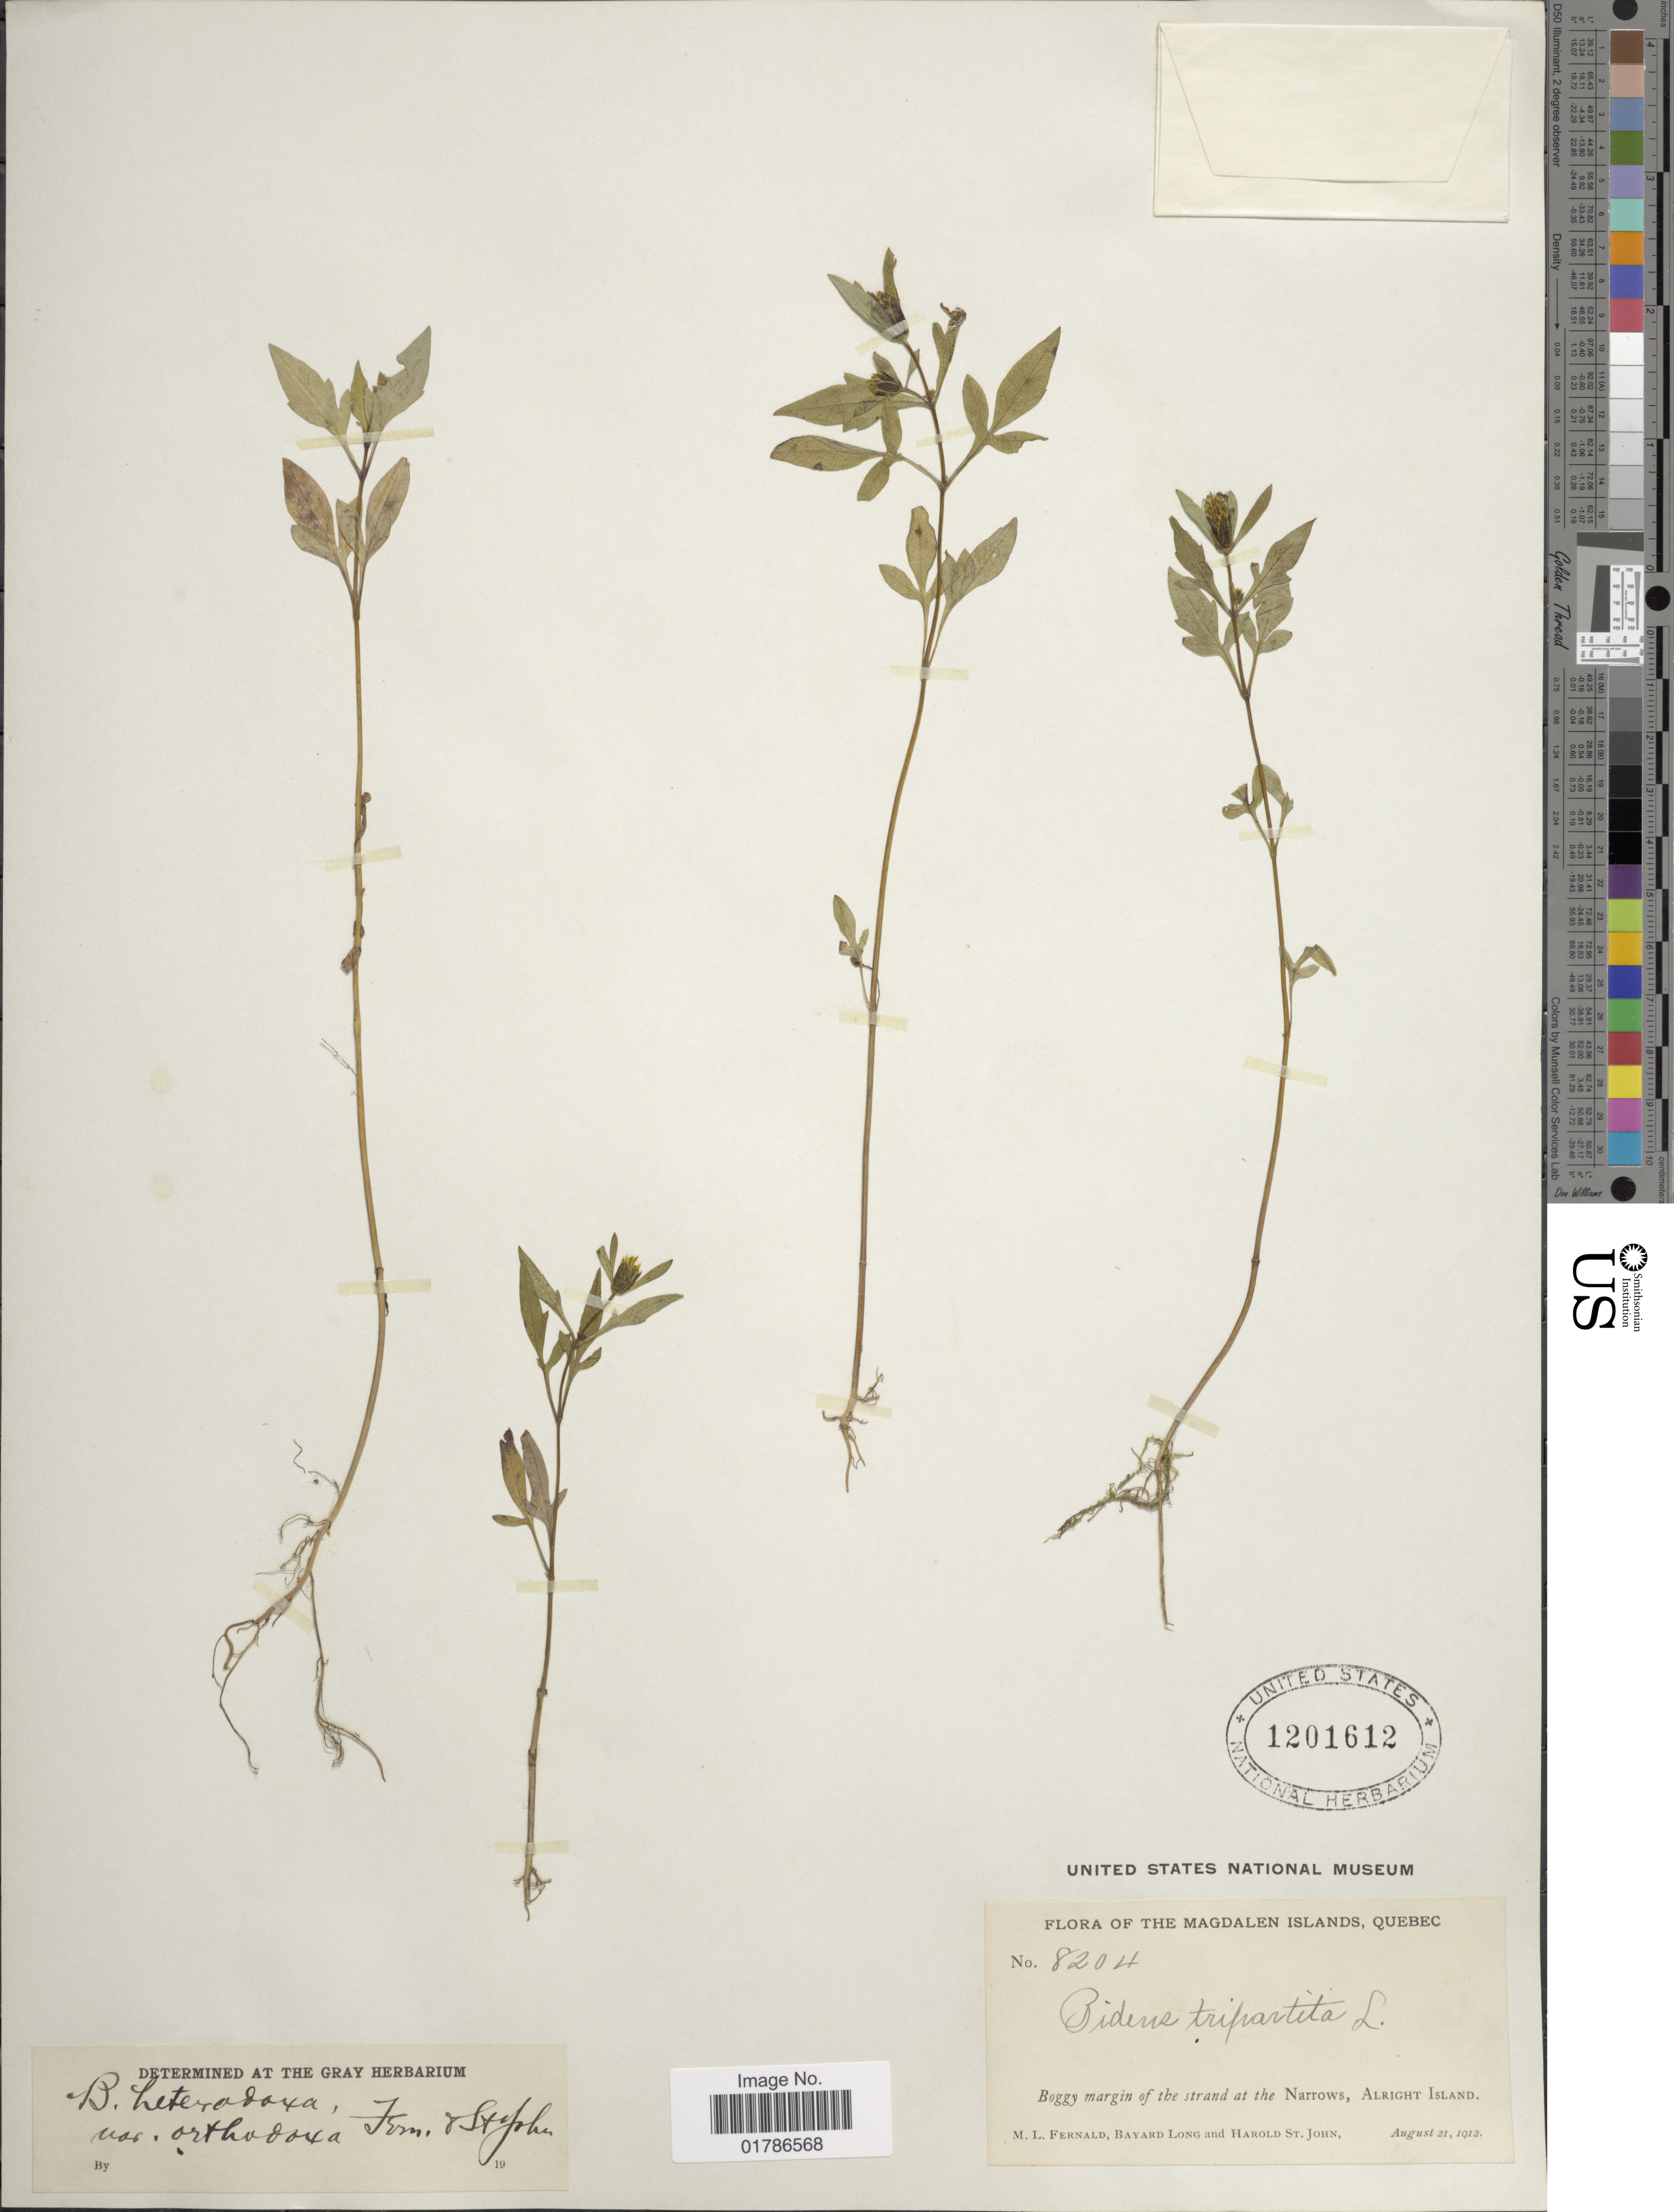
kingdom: Plantae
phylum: Tracheophyta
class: Magnoliopsida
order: Asterales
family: Asteraceae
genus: Bidens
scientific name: Bidens heterodoxa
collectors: M. L. Fernald, B. Long & H. St. John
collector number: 8204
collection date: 1912-08-21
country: Canada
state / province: Quebec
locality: The Magdalen Islands, Boggy margin of the strand at the Narrows, Alright Island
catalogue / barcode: US 1201612